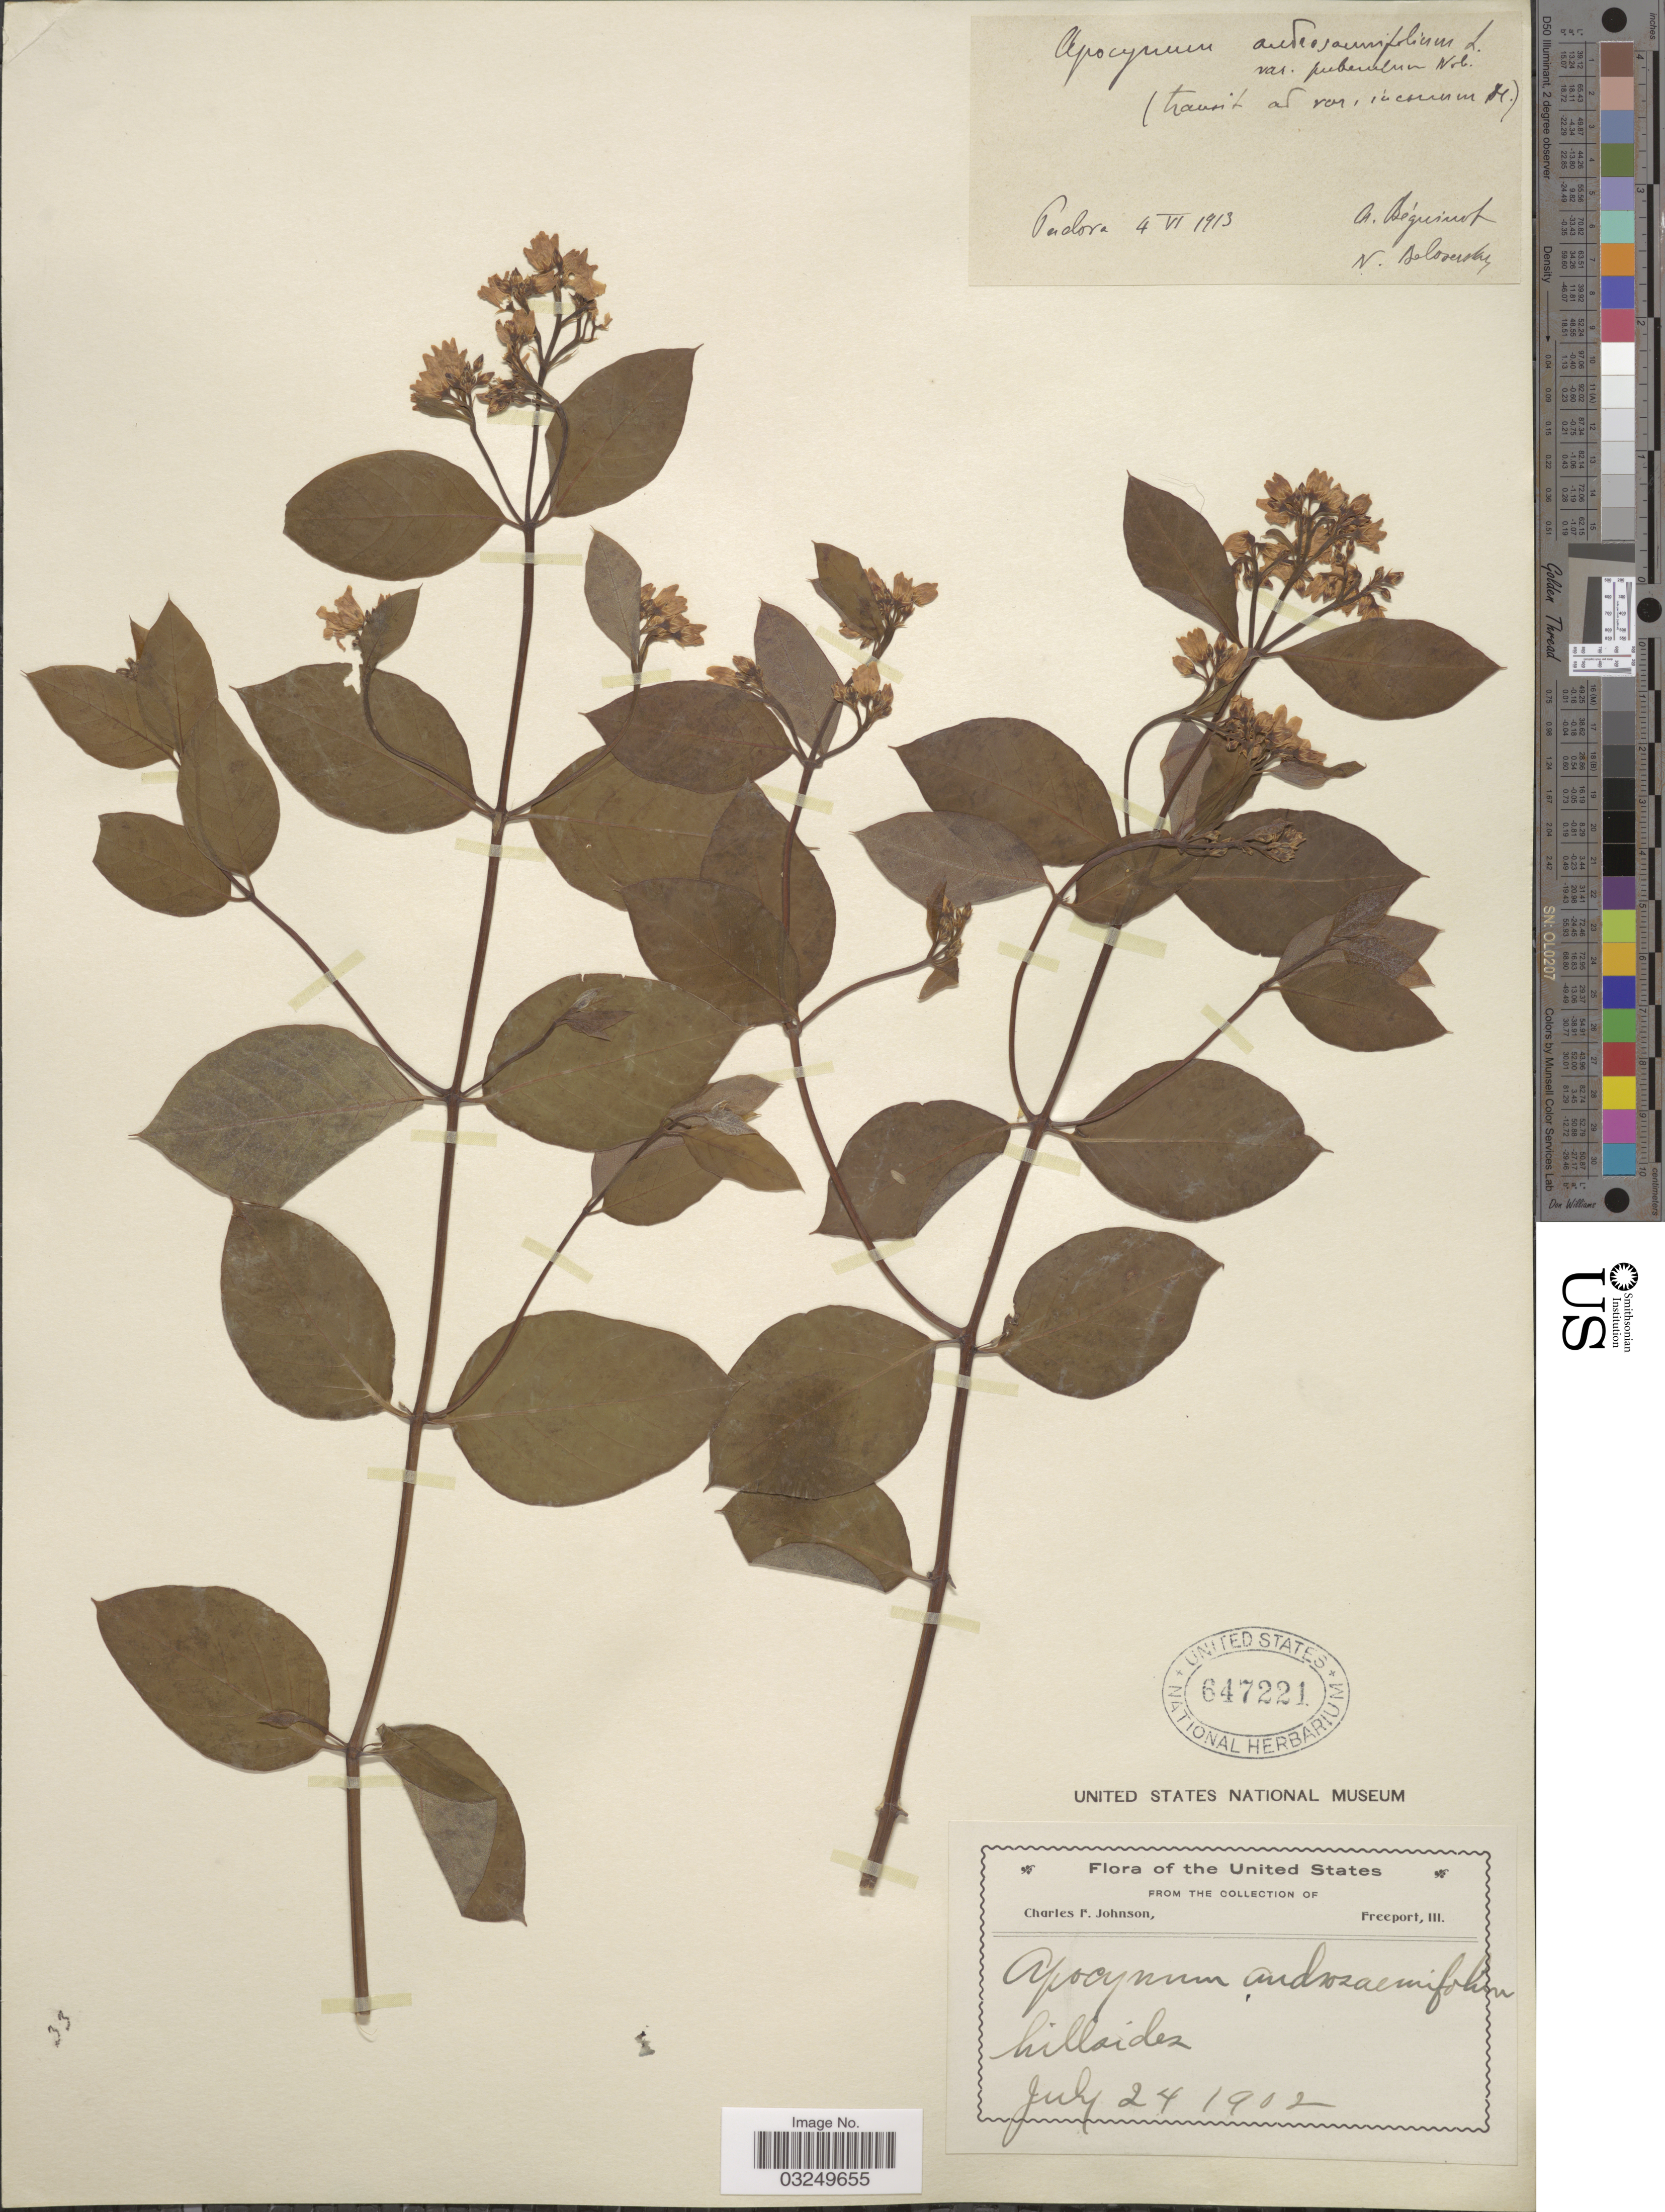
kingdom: Plantae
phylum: Tracheophyta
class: Magnoliopsida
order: Gentianales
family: Apocynaceae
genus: Apocynum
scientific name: Apocynum androsaemifolium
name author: L.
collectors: C. F. Johnson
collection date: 1902-07-24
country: United States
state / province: Illinois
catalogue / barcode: US 647221